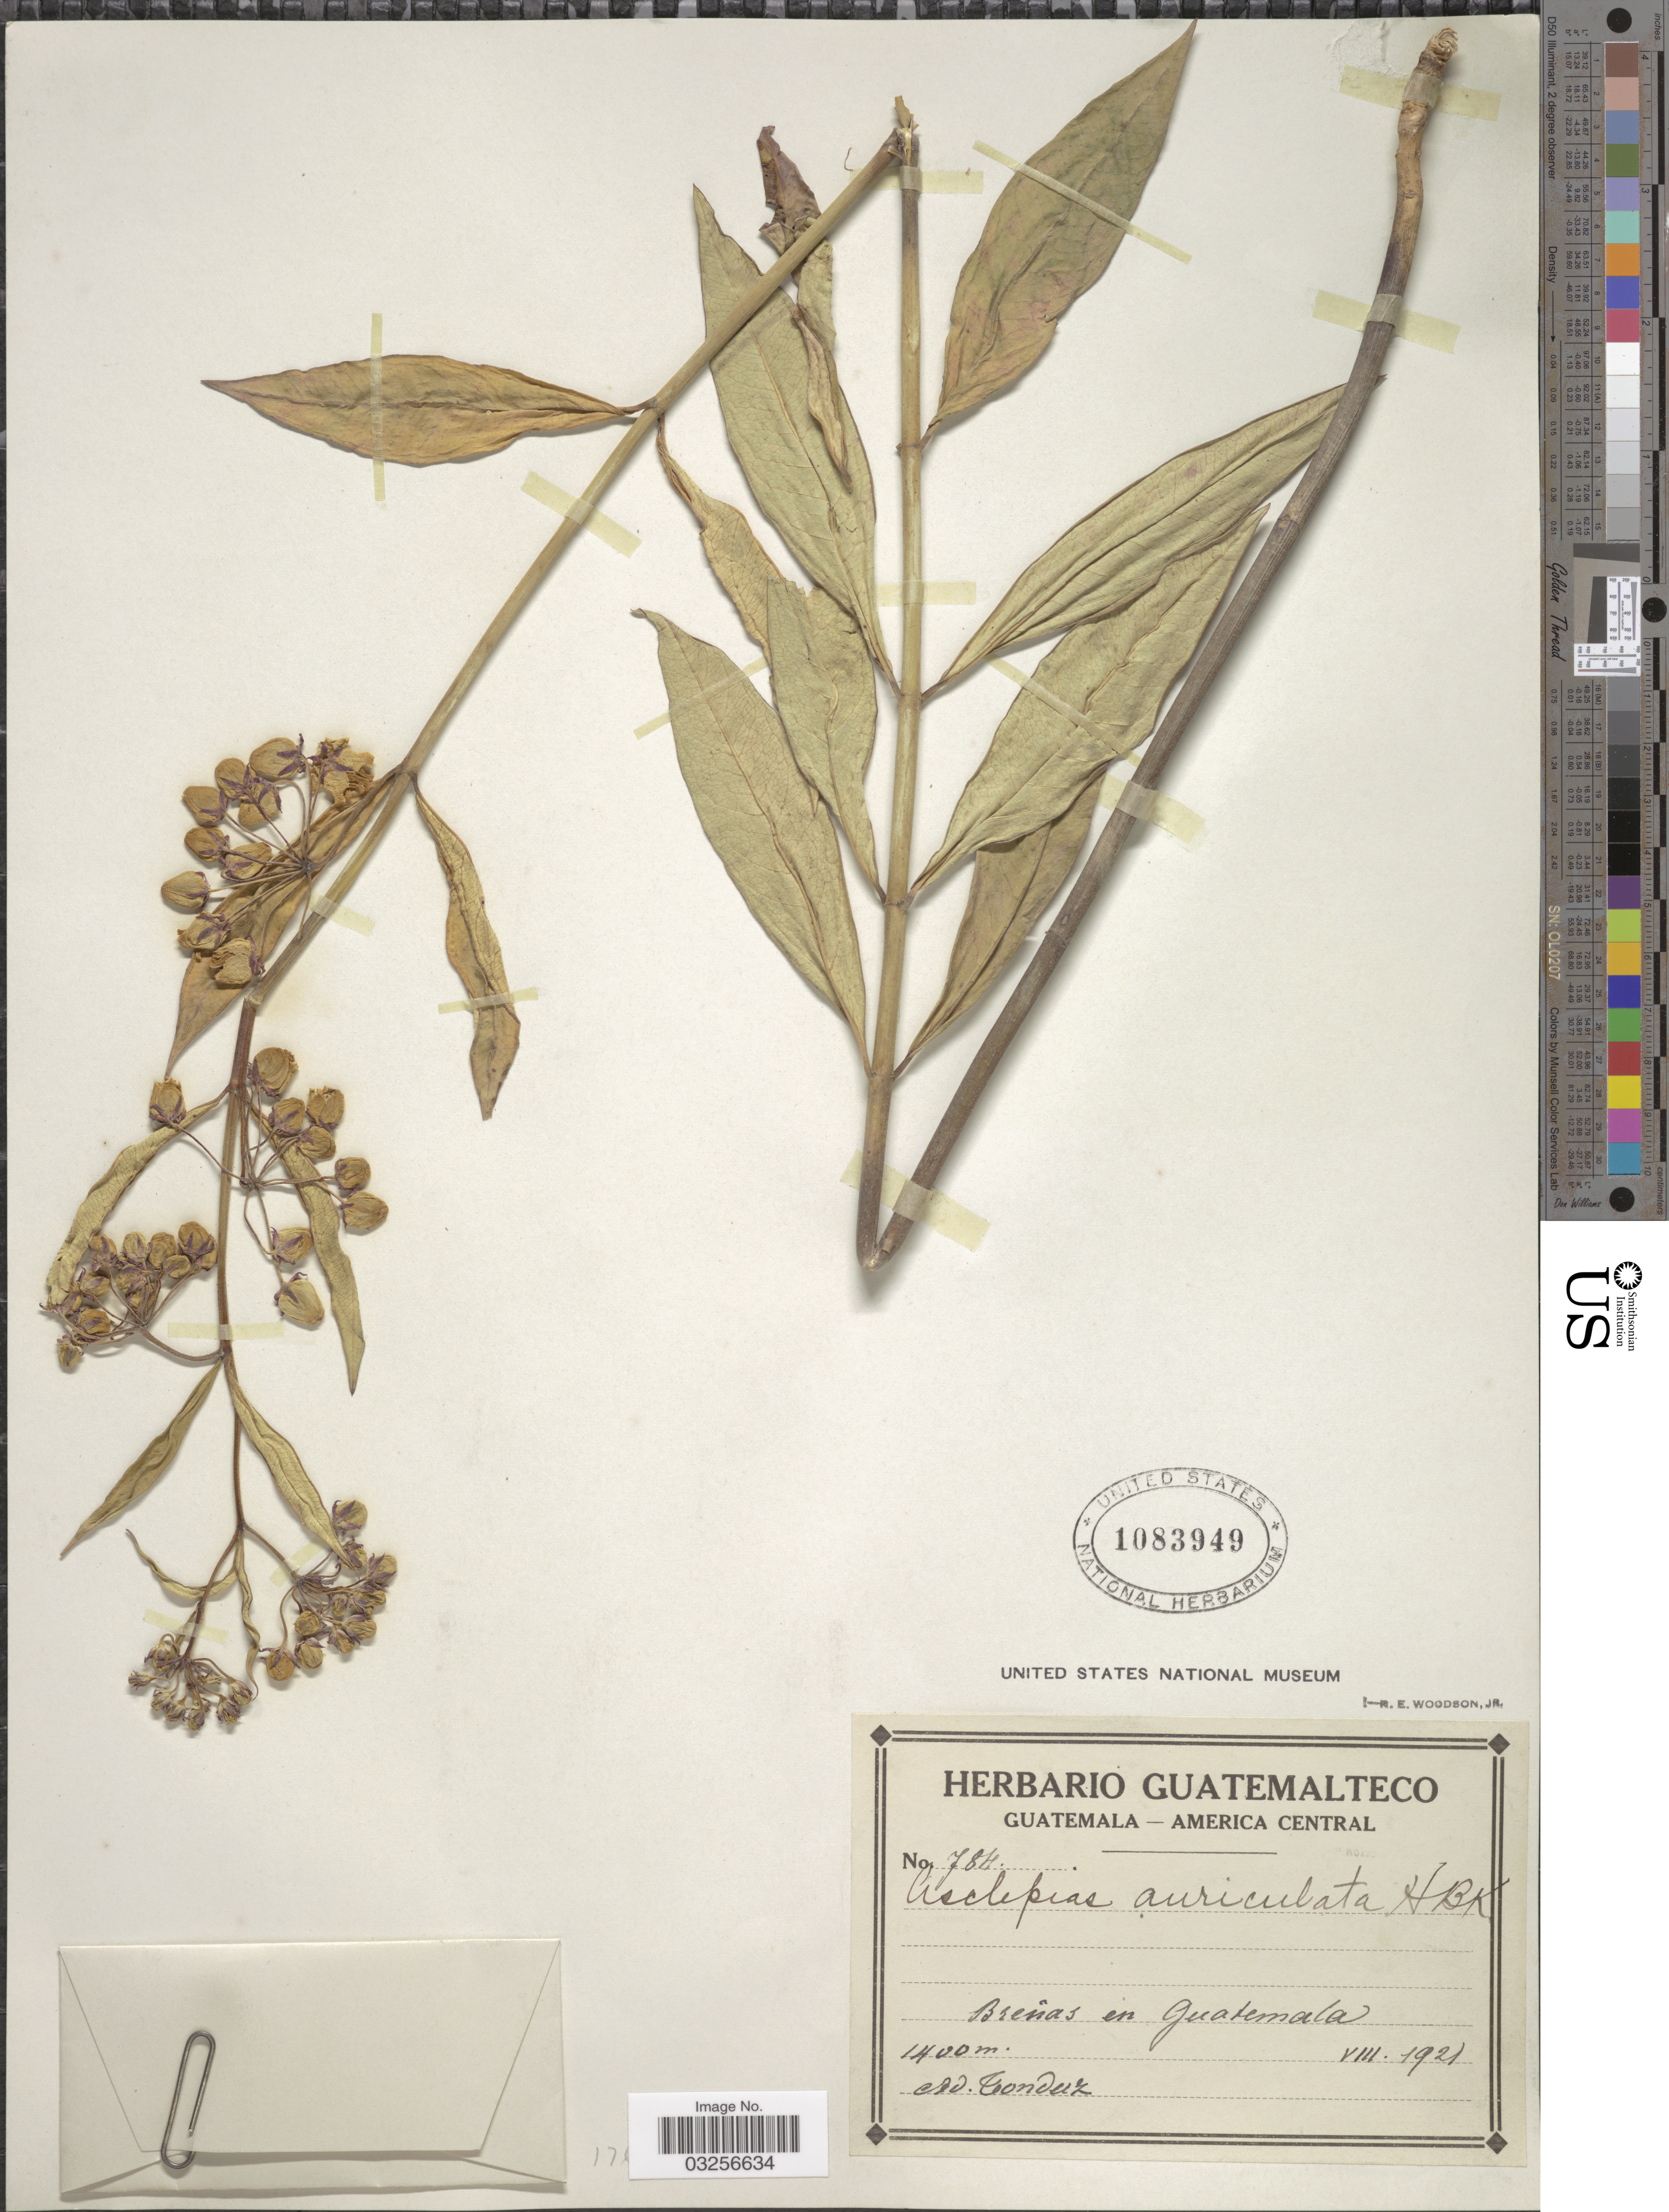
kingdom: Plantae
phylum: Tracheophyta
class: Magnoliopsida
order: Gentianales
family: Apocynaceae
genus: Asclepias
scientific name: Asclepias auriculata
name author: Kunth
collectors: A. Tonduz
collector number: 784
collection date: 1921-08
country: Guatemala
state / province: Guatemala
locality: Breñas in Guatemala.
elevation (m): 1400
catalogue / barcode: US 1083949